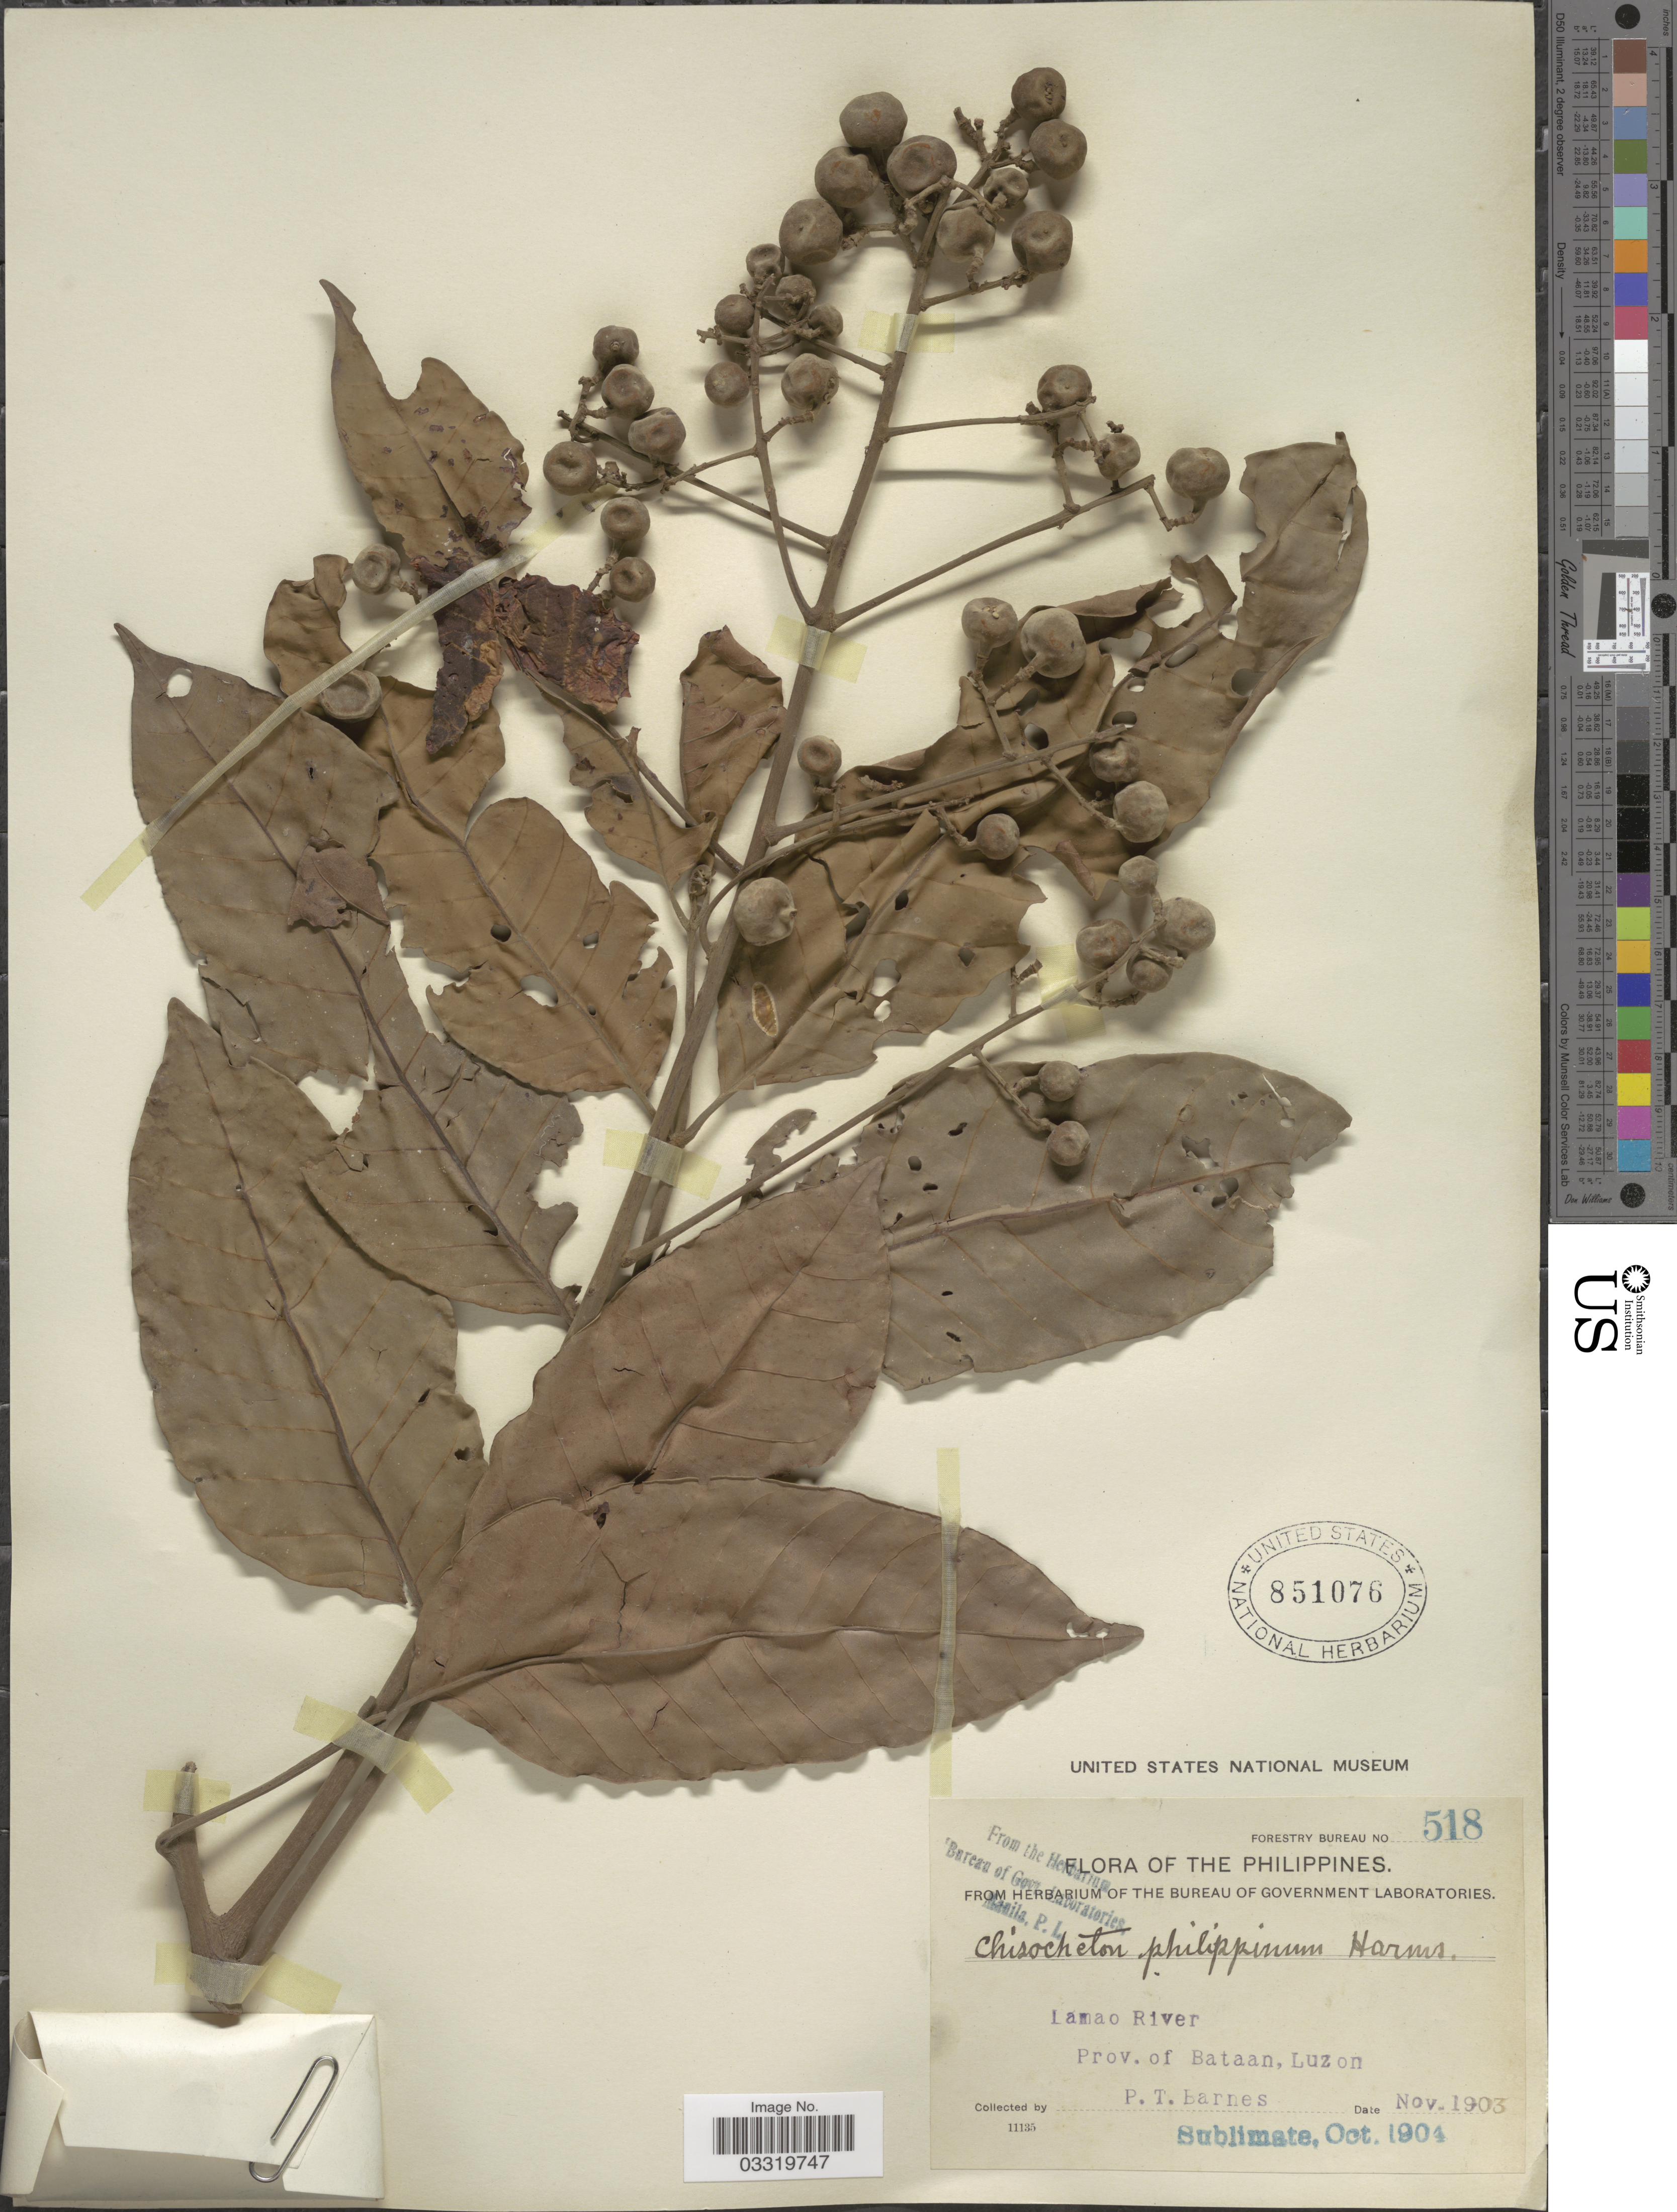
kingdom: Plantae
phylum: Tracheophyta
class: Magnoliopsida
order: Sapindales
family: Meliaceae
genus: Chisocheton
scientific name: Chisocheton pentandrus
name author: (Blanco) Merr.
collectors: P. Barnes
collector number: Forestry Bureau 518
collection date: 1903-11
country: Philippines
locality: Lamao River. Prov. of Bataan, Luzon.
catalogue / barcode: US 851076